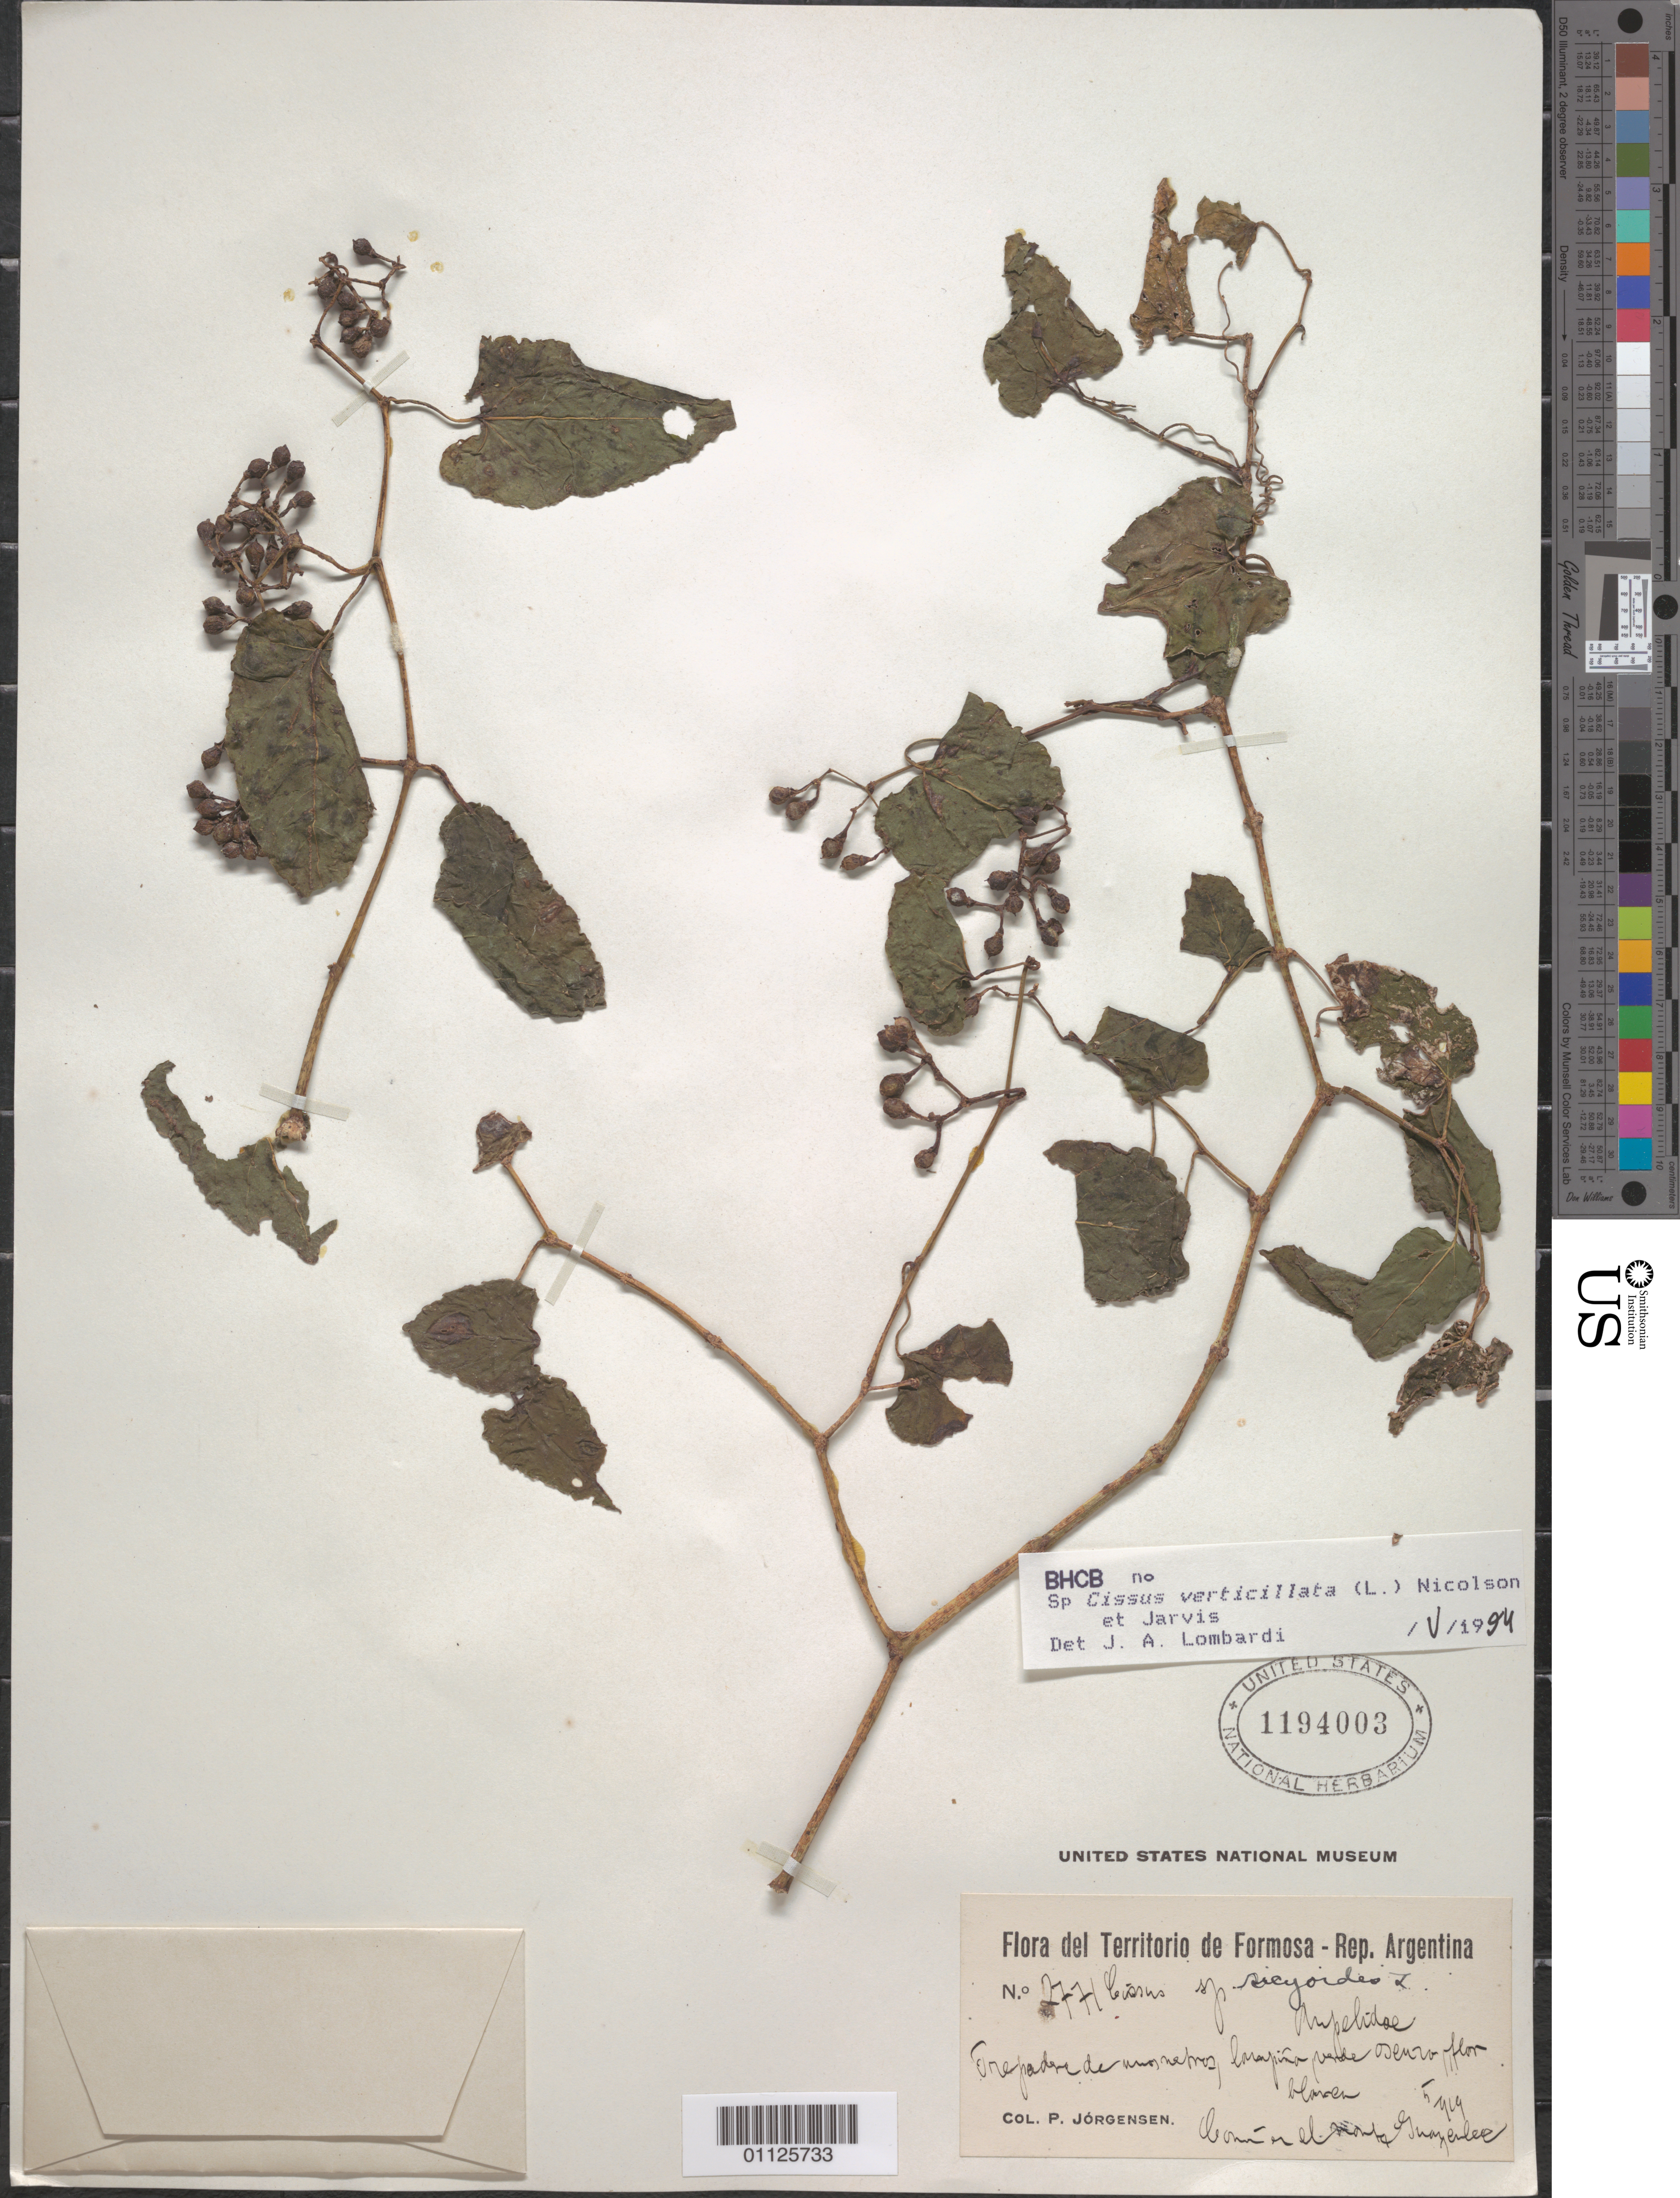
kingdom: Plantae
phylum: Tracheophyta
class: Magnoliopsida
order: Vitales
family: Vitaceae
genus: Cissus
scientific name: Cissus verticillata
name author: (L.) Nicolson & C.E. Jarvis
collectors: P. Jörgensen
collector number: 2771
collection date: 1919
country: Argentina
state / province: Formosa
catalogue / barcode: US 1194003